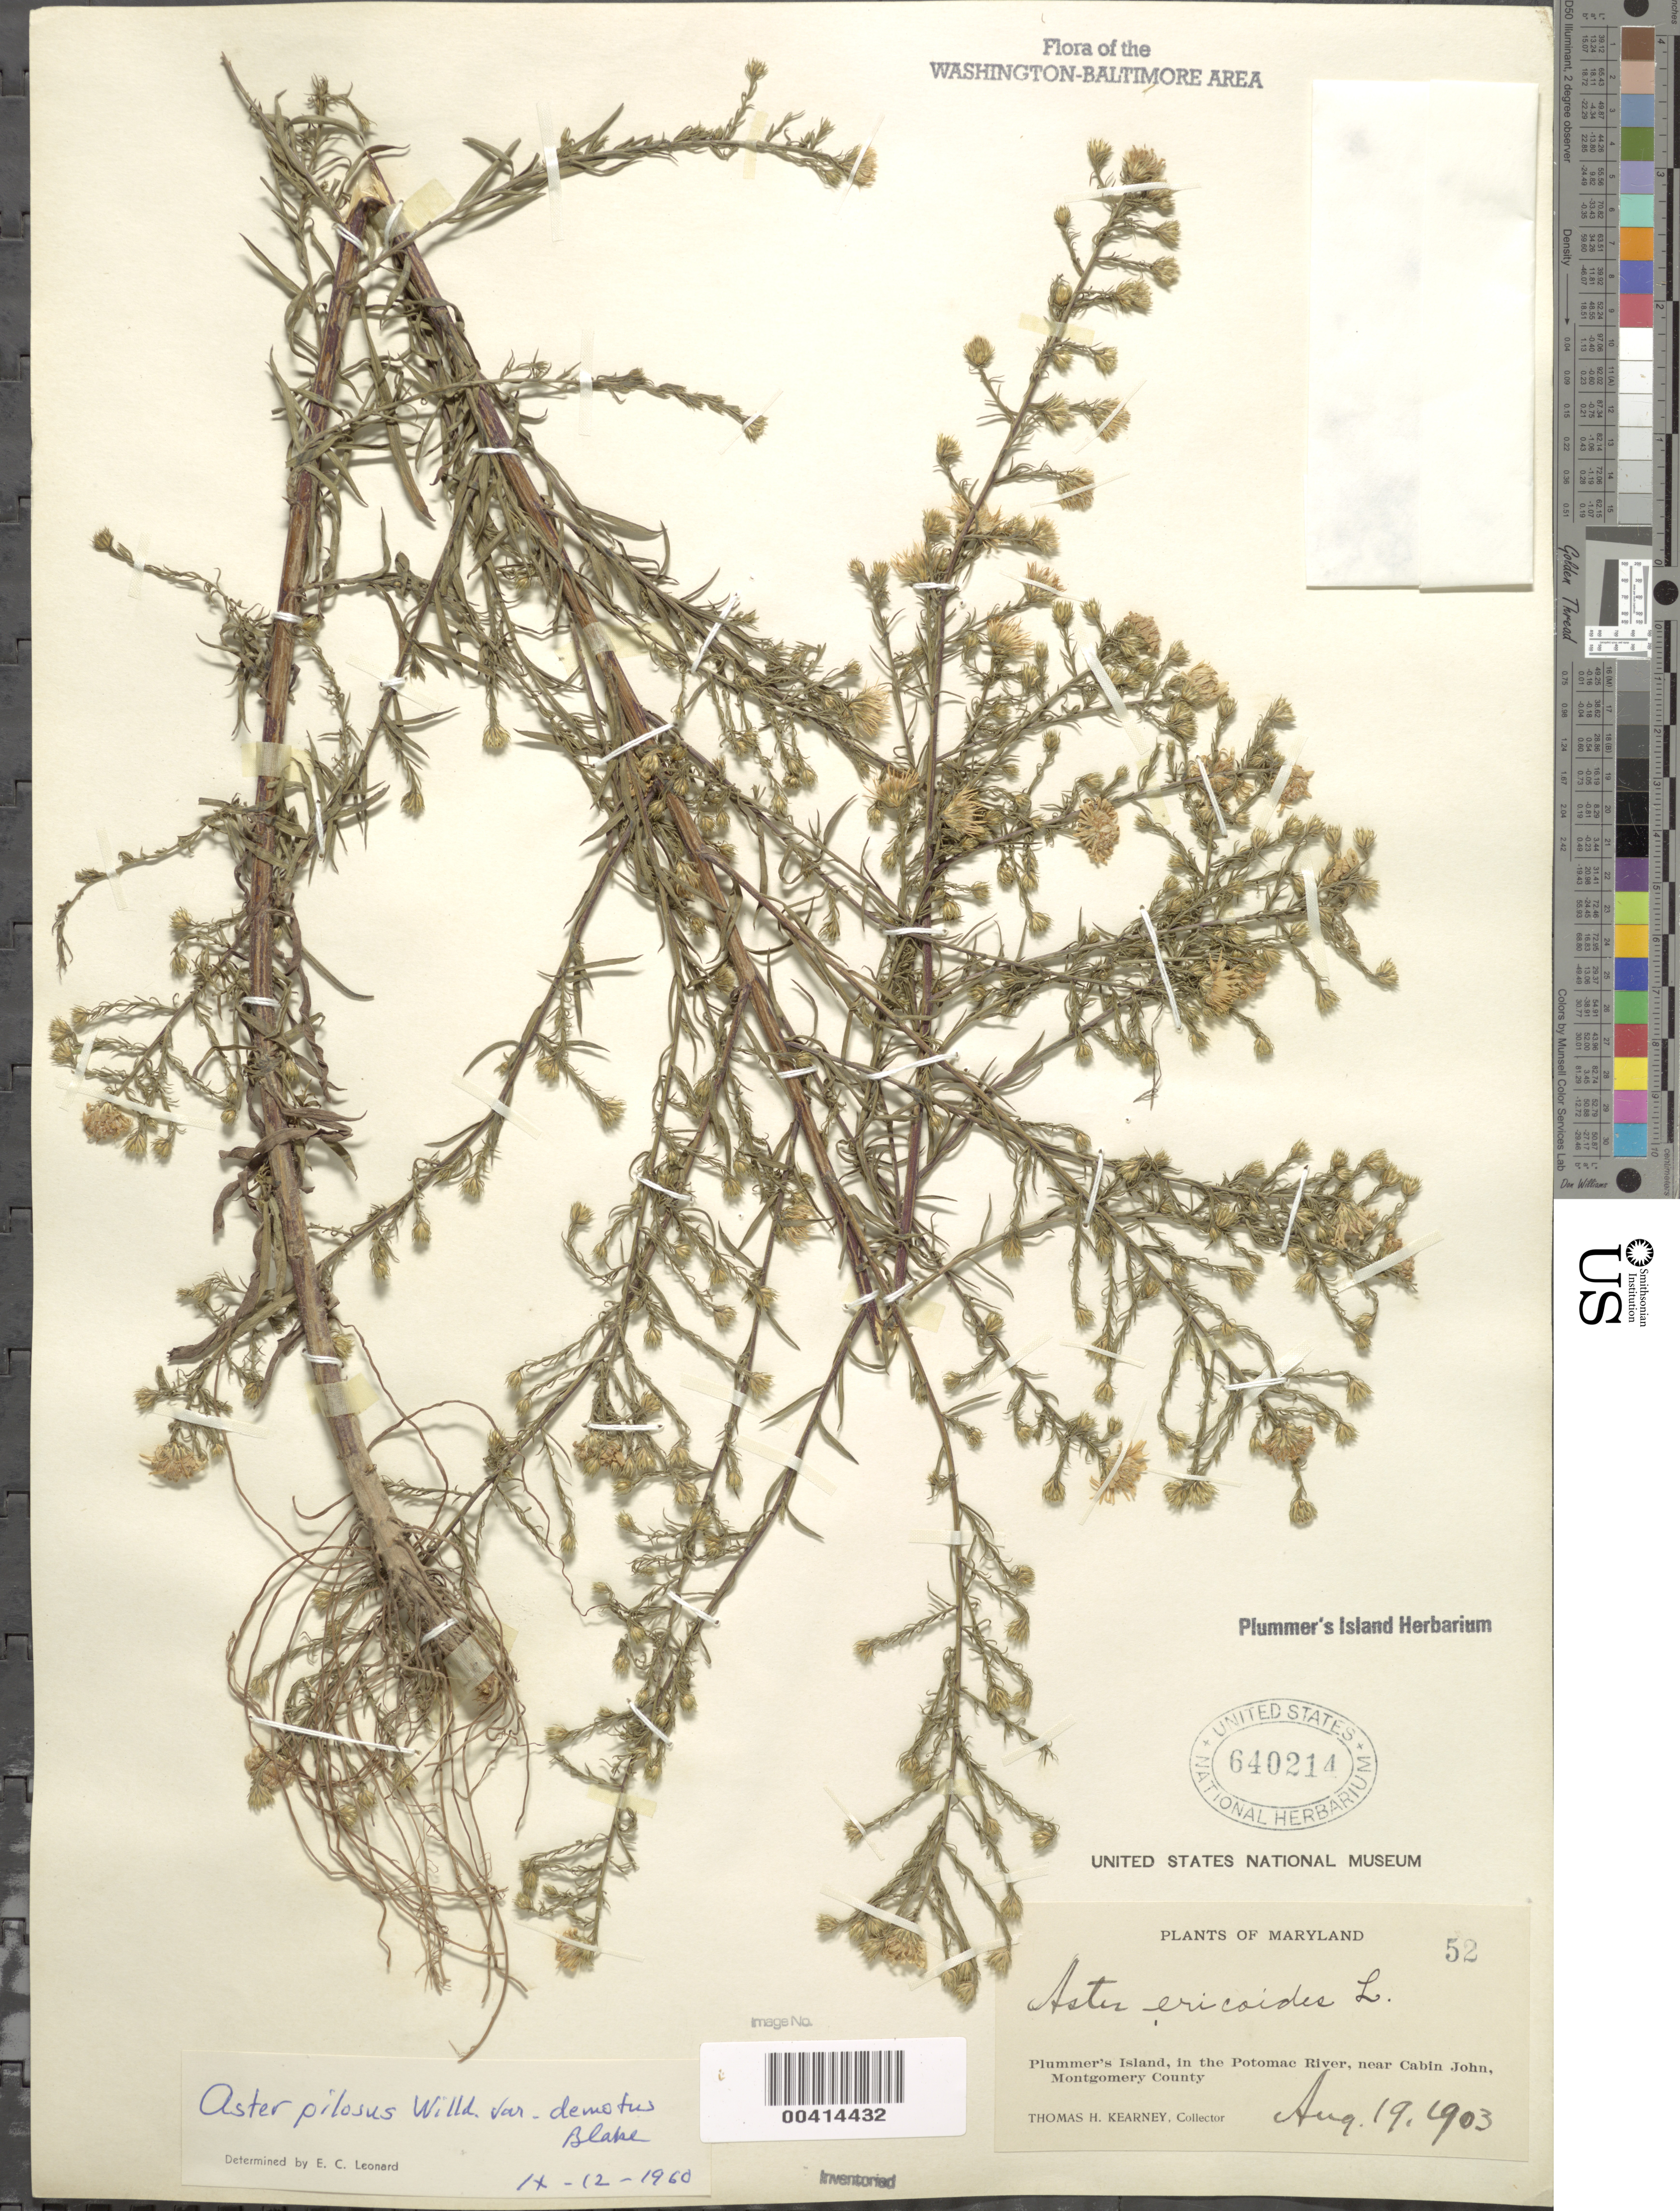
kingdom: Plantae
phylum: Tracheophyta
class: Magnoliopsida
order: Asterales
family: Asteraceae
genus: Symphyotrichum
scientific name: Symphyotrichum pilosum var. pringlei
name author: (A. Gray) G.L. Nesom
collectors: T. H. Kearney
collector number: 52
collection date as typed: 19 Aug 1903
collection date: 1903-08-19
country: United States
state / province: Maryland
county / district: Montgomery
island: Plummers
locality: Plummer's Island C. & O. Canal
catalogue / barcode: US 640214